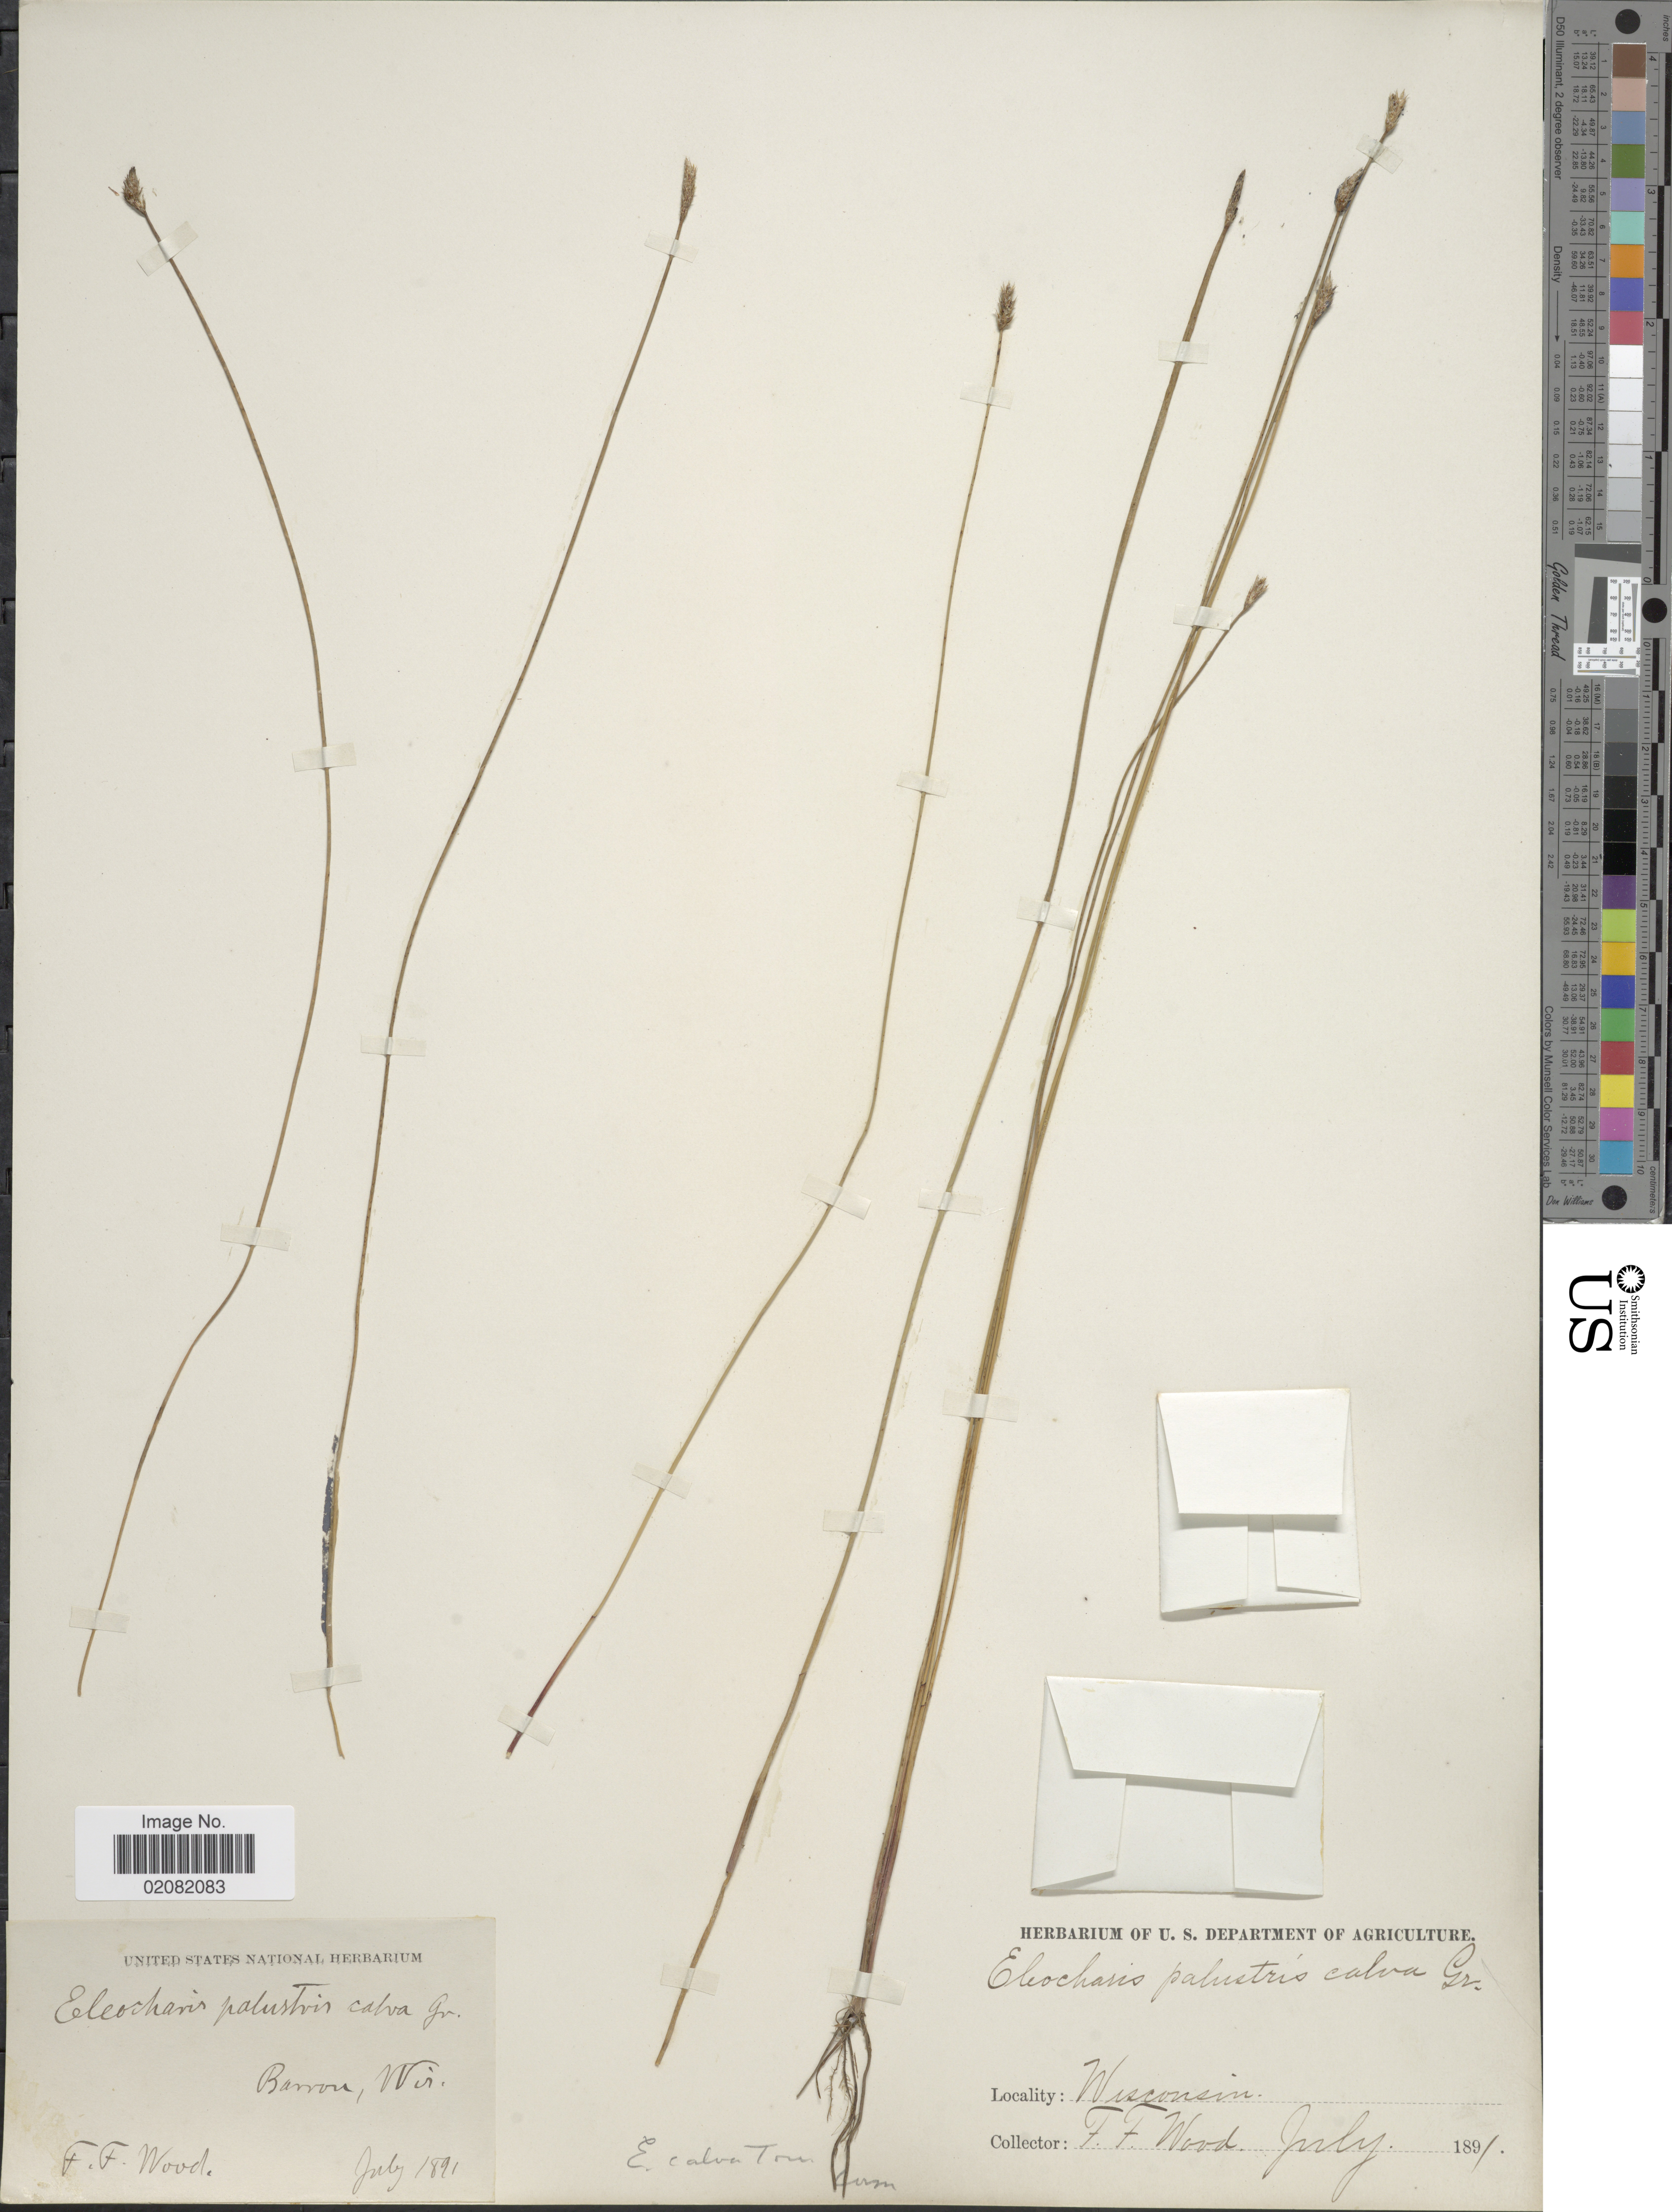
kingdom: Plantae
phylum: Tracheophyta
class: Liliopsida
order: Poales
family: Cyperaceae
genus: Eleocharis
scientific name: Eleocharis erythropoda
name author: Steud.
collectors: F. Wood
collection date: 1891-07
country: United States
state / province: Wisconsin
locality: Barron